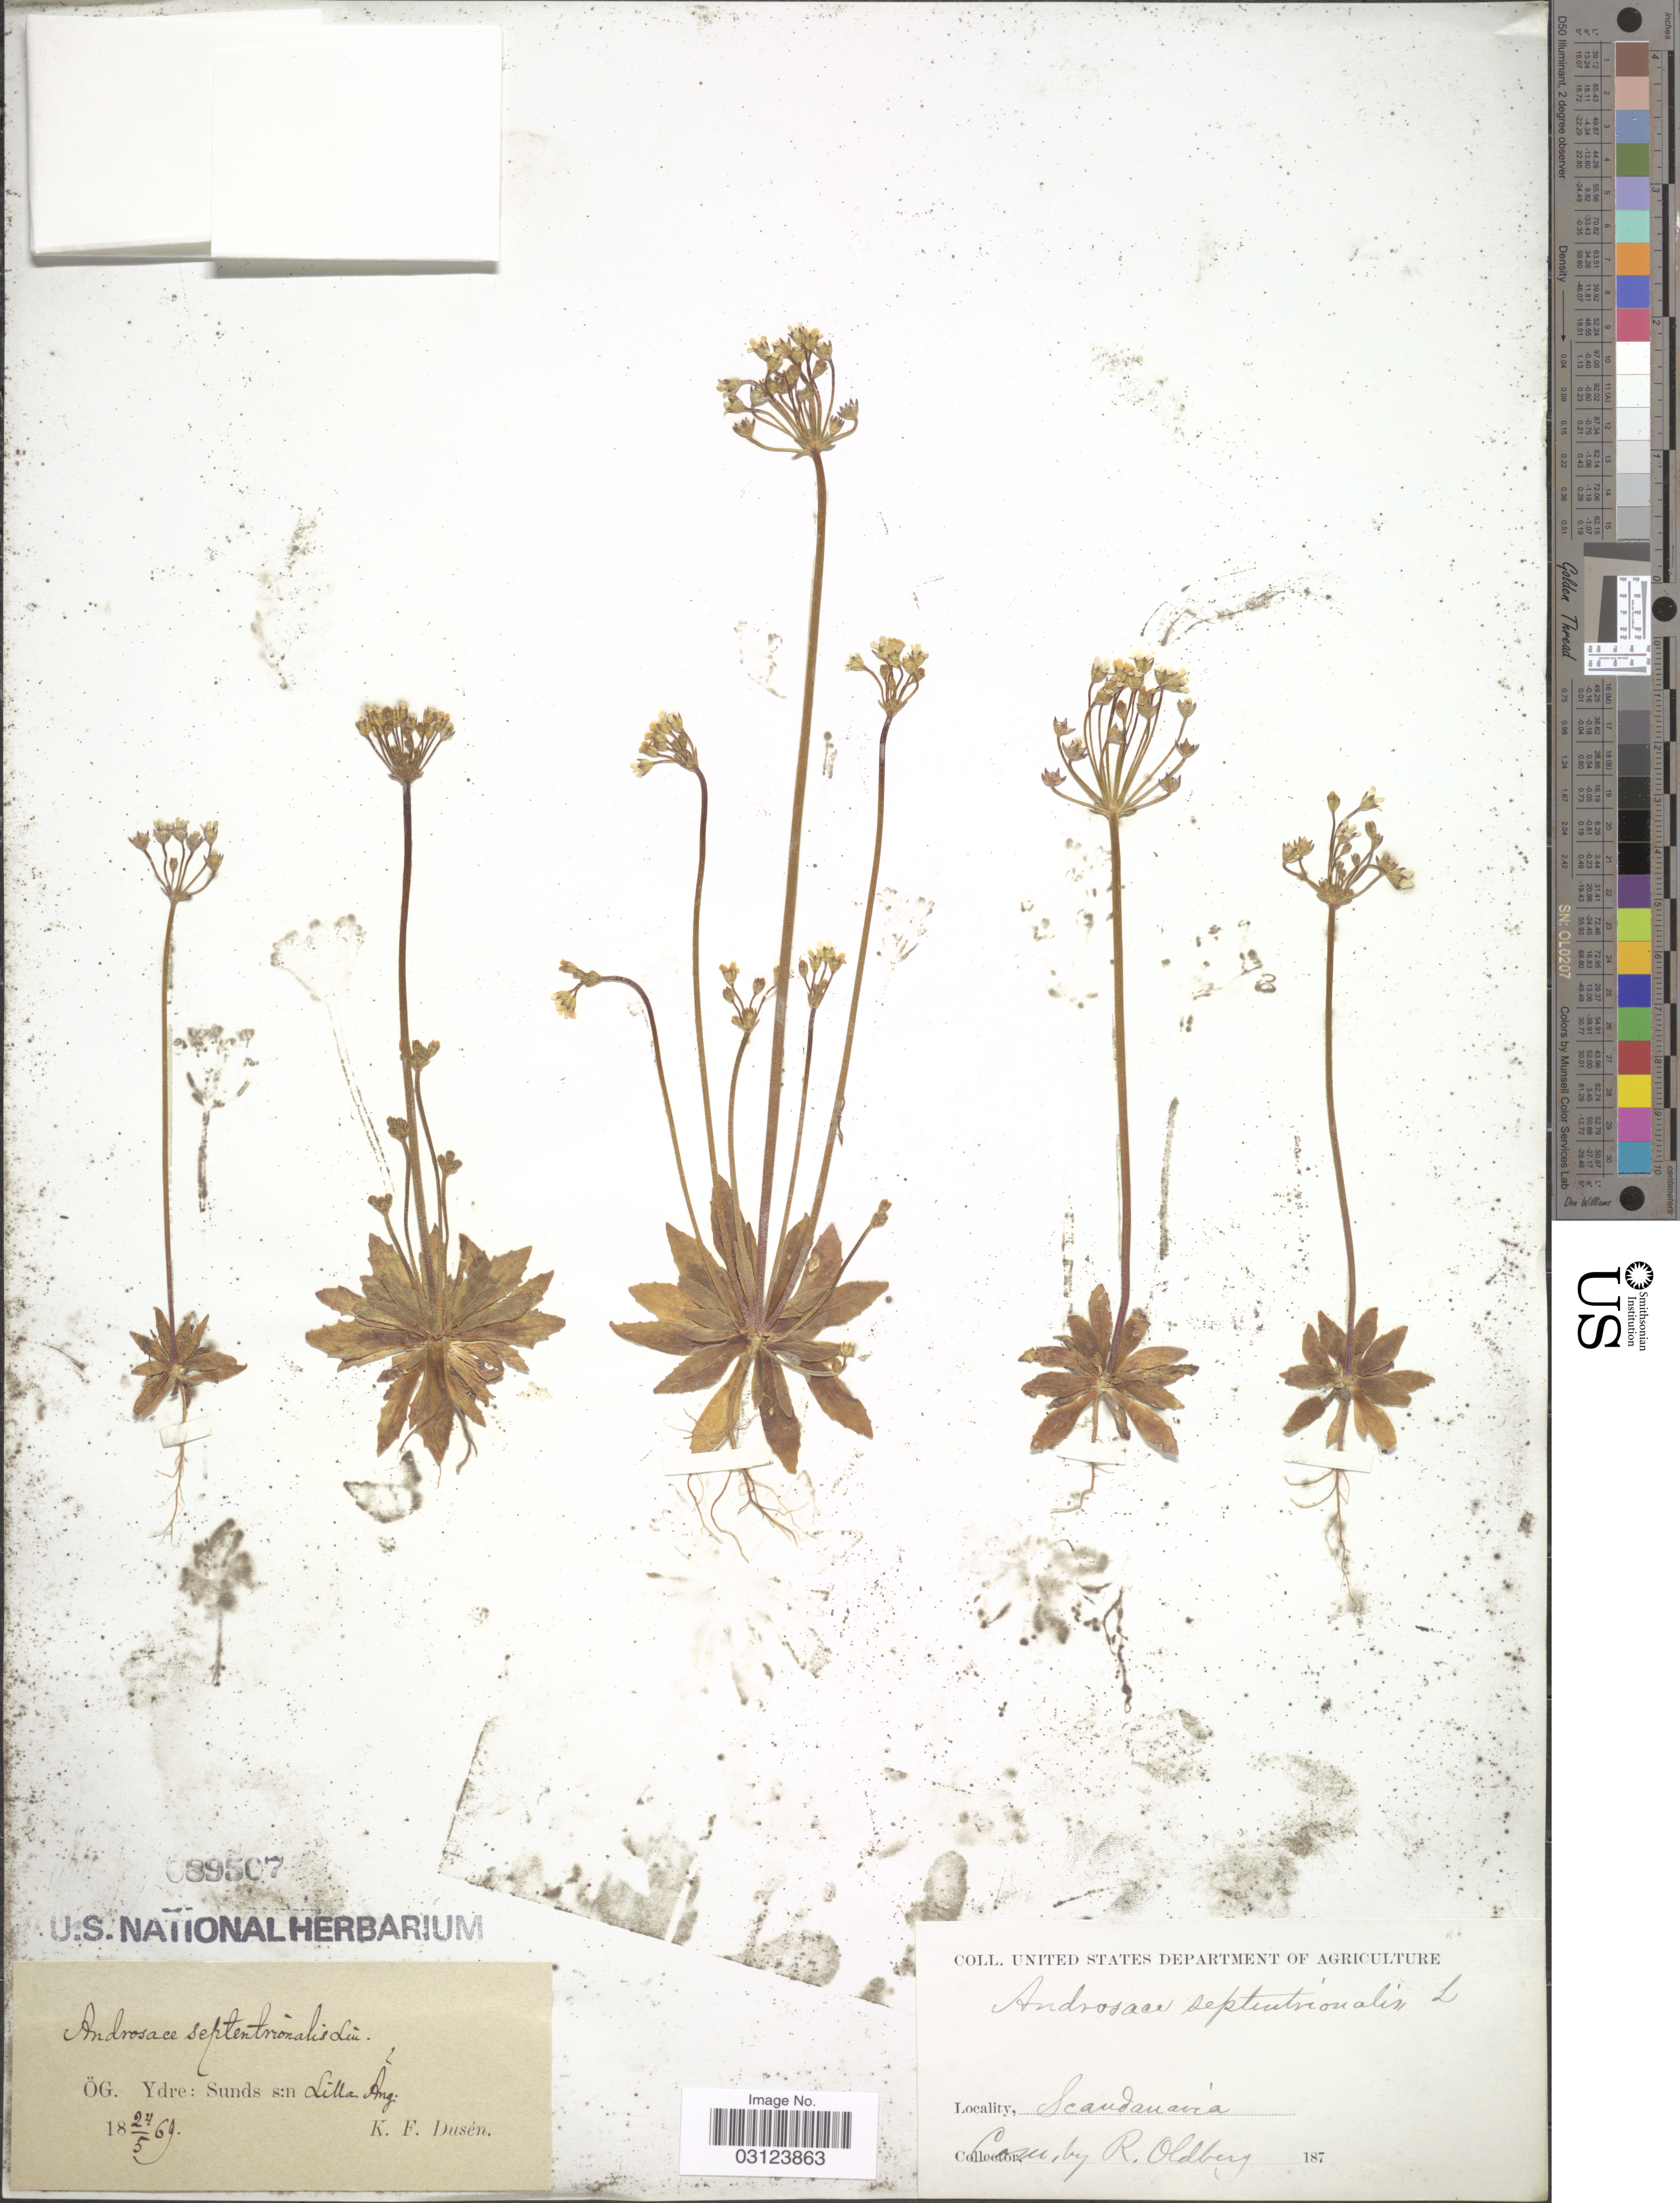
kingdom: Plantae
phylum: Tracheophyta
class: Magnoliopsida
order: Ericales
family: Primulaceae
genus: Androsace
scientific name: Androsace septentrionalis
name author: L.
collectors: K. Dusén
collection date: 1869-05-24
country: Sweden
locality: ÖG. Ydre: Sunds, Lilla Ang., Scandinavia.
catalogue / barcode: US 89507